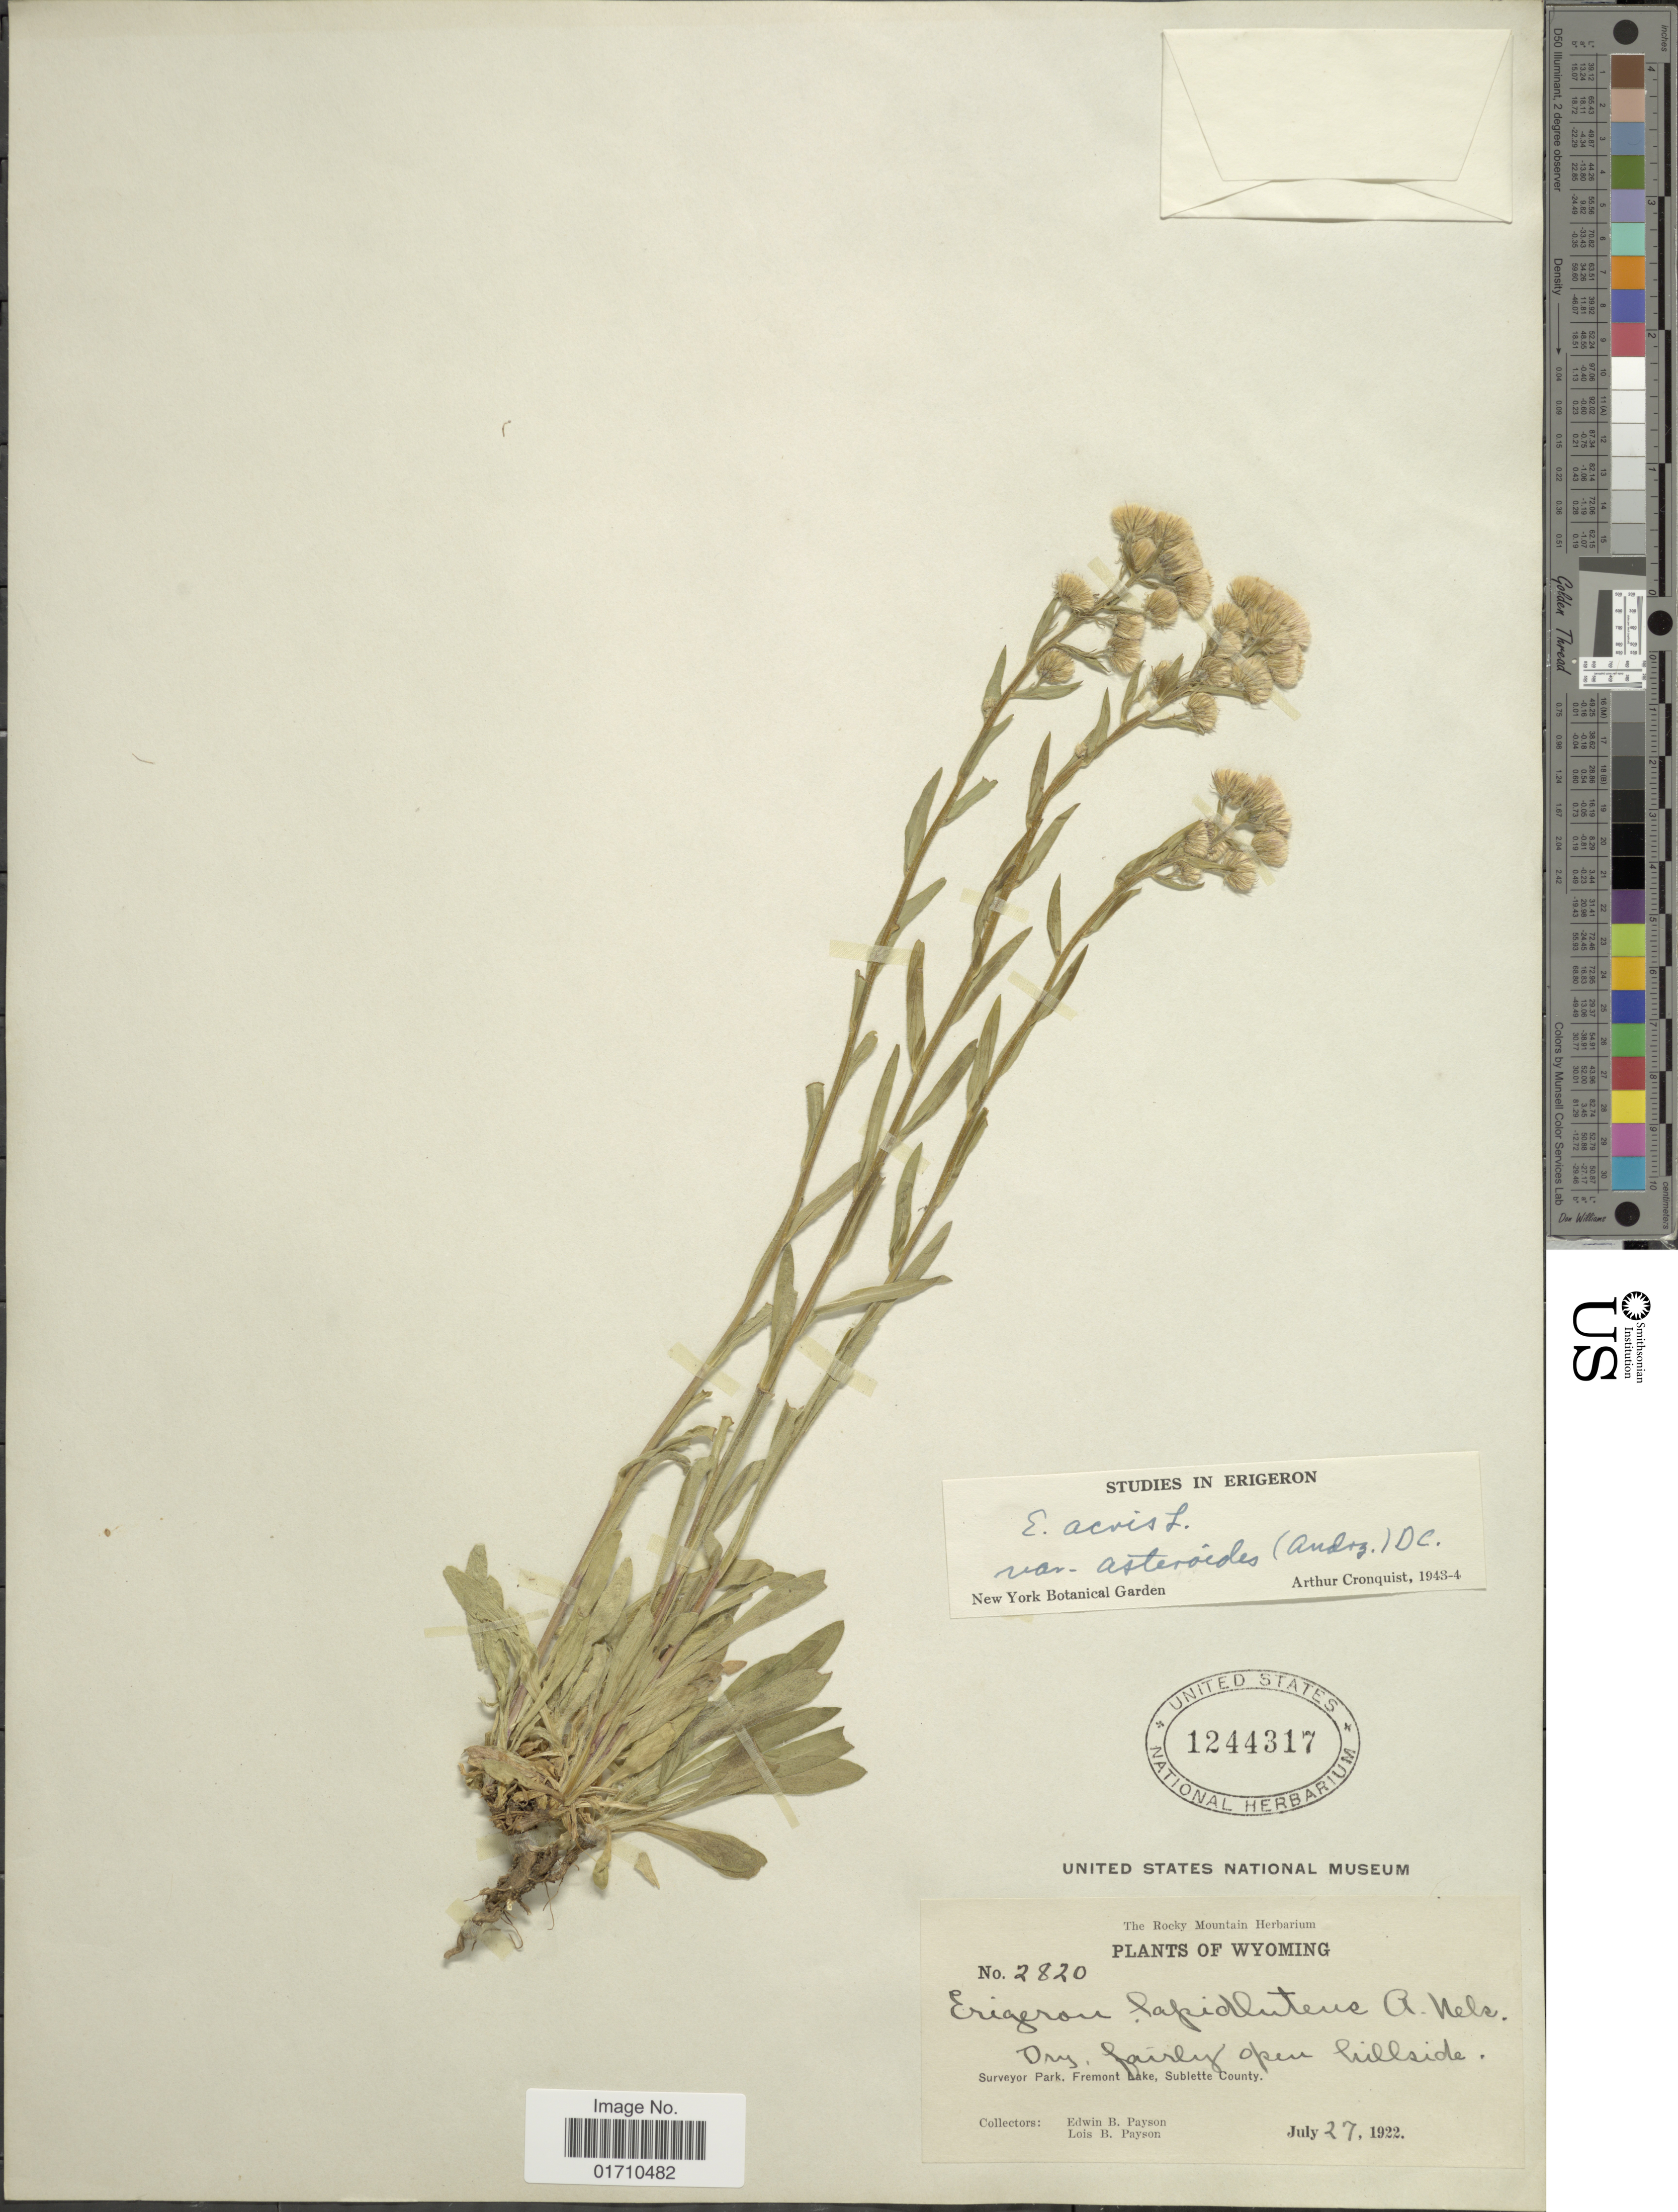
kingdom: Plantae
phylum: Tracheophyta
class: Magnoliopsida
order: Asterales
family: Asteraceae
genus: Erigeron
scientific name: Erigeron acris var. asteroides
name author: (Andrz.) DC.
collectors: E. B. Payson & L. Payson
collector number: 2820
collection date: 1922-07-27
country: United States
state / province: Wyoming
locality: Dry, fairly open hillside. Survayor Park, Fremont, Sublette County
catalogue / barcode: US 1244317